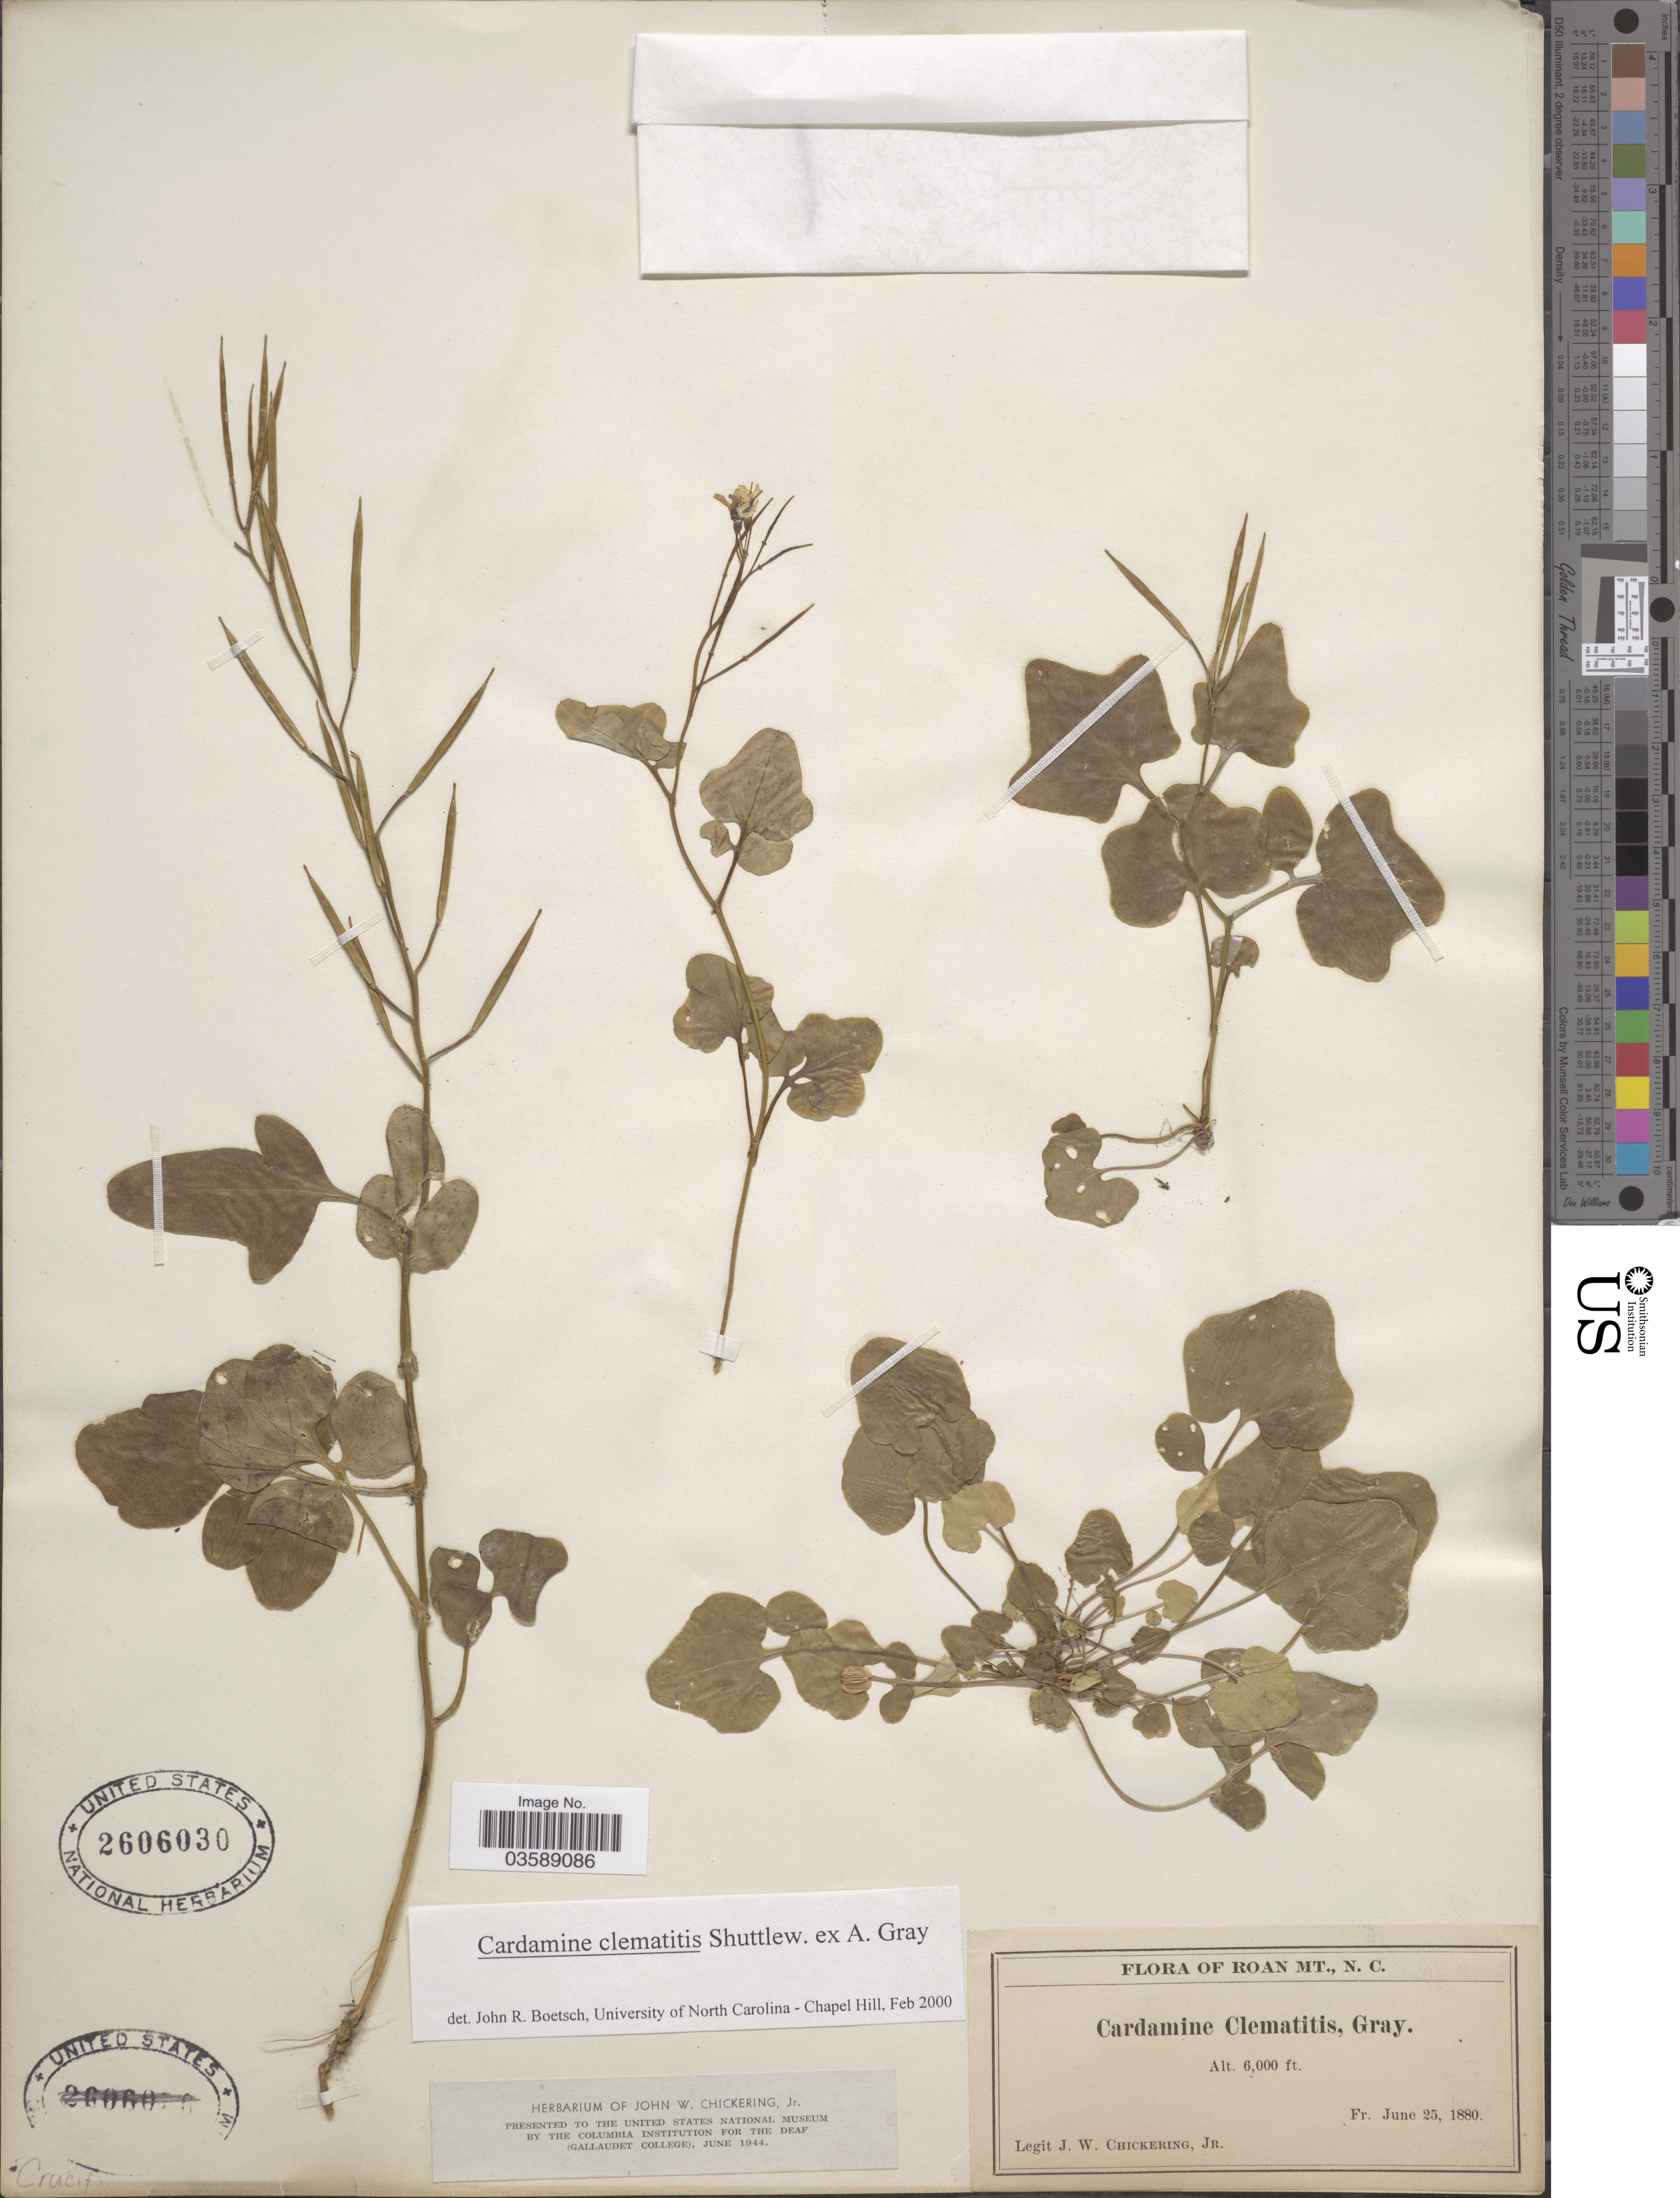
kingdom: Plantae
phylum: Tracheophyta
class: Magnoliopsida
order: Brassicales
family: Brassicaceae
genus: Cardamine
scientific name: Cardamine clematitis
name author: Shuttlew. ex S. Watson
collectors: J. Chickering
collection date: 1880-06-25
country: United States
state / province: North Carolina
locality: Roan Mt.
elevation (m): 1829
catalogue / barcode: US 2606030